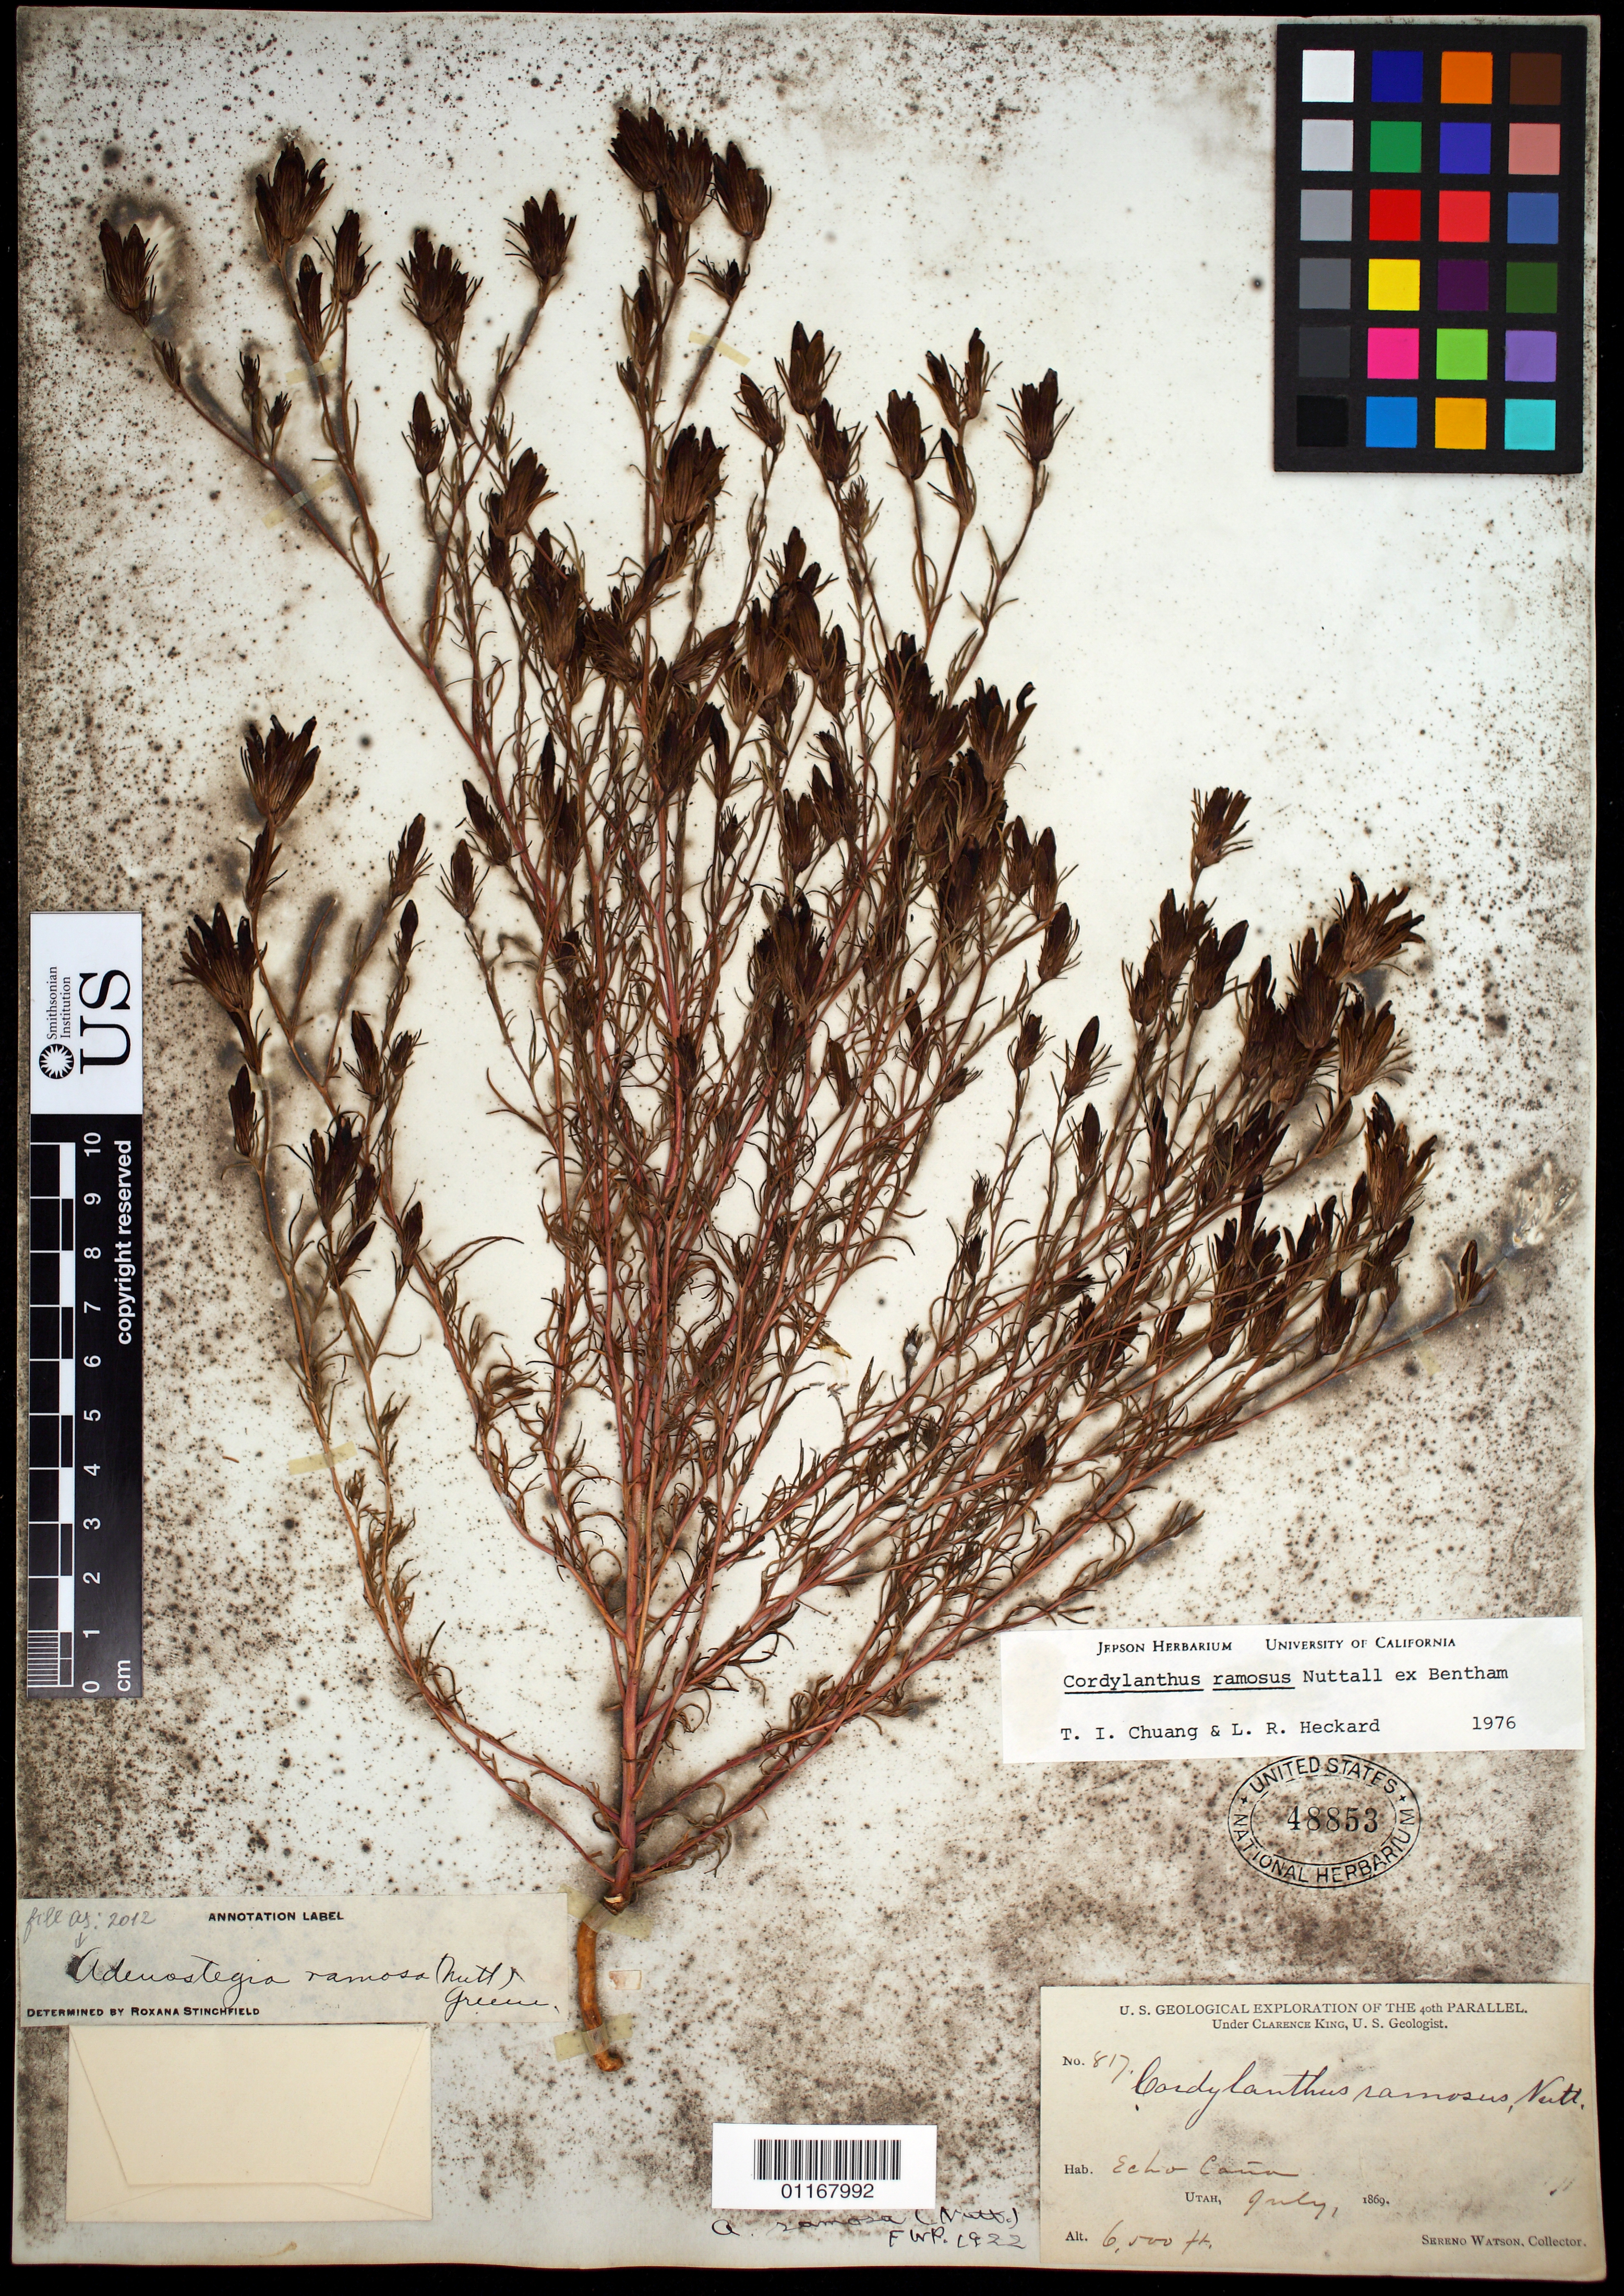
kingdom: Plantae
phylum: Tracheophyta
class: Magnoliopsida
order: Lamiales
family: Orobanchaceae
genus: Cordylanthus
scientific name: Cordylanthus ramosus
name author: Nutt. ex Benth.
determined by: Barringer, K. A.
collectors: S. Watson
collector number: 817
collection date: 1869-07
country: United States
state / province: Utah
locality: Echo Canyon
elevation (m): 1981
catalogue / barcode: US 48853